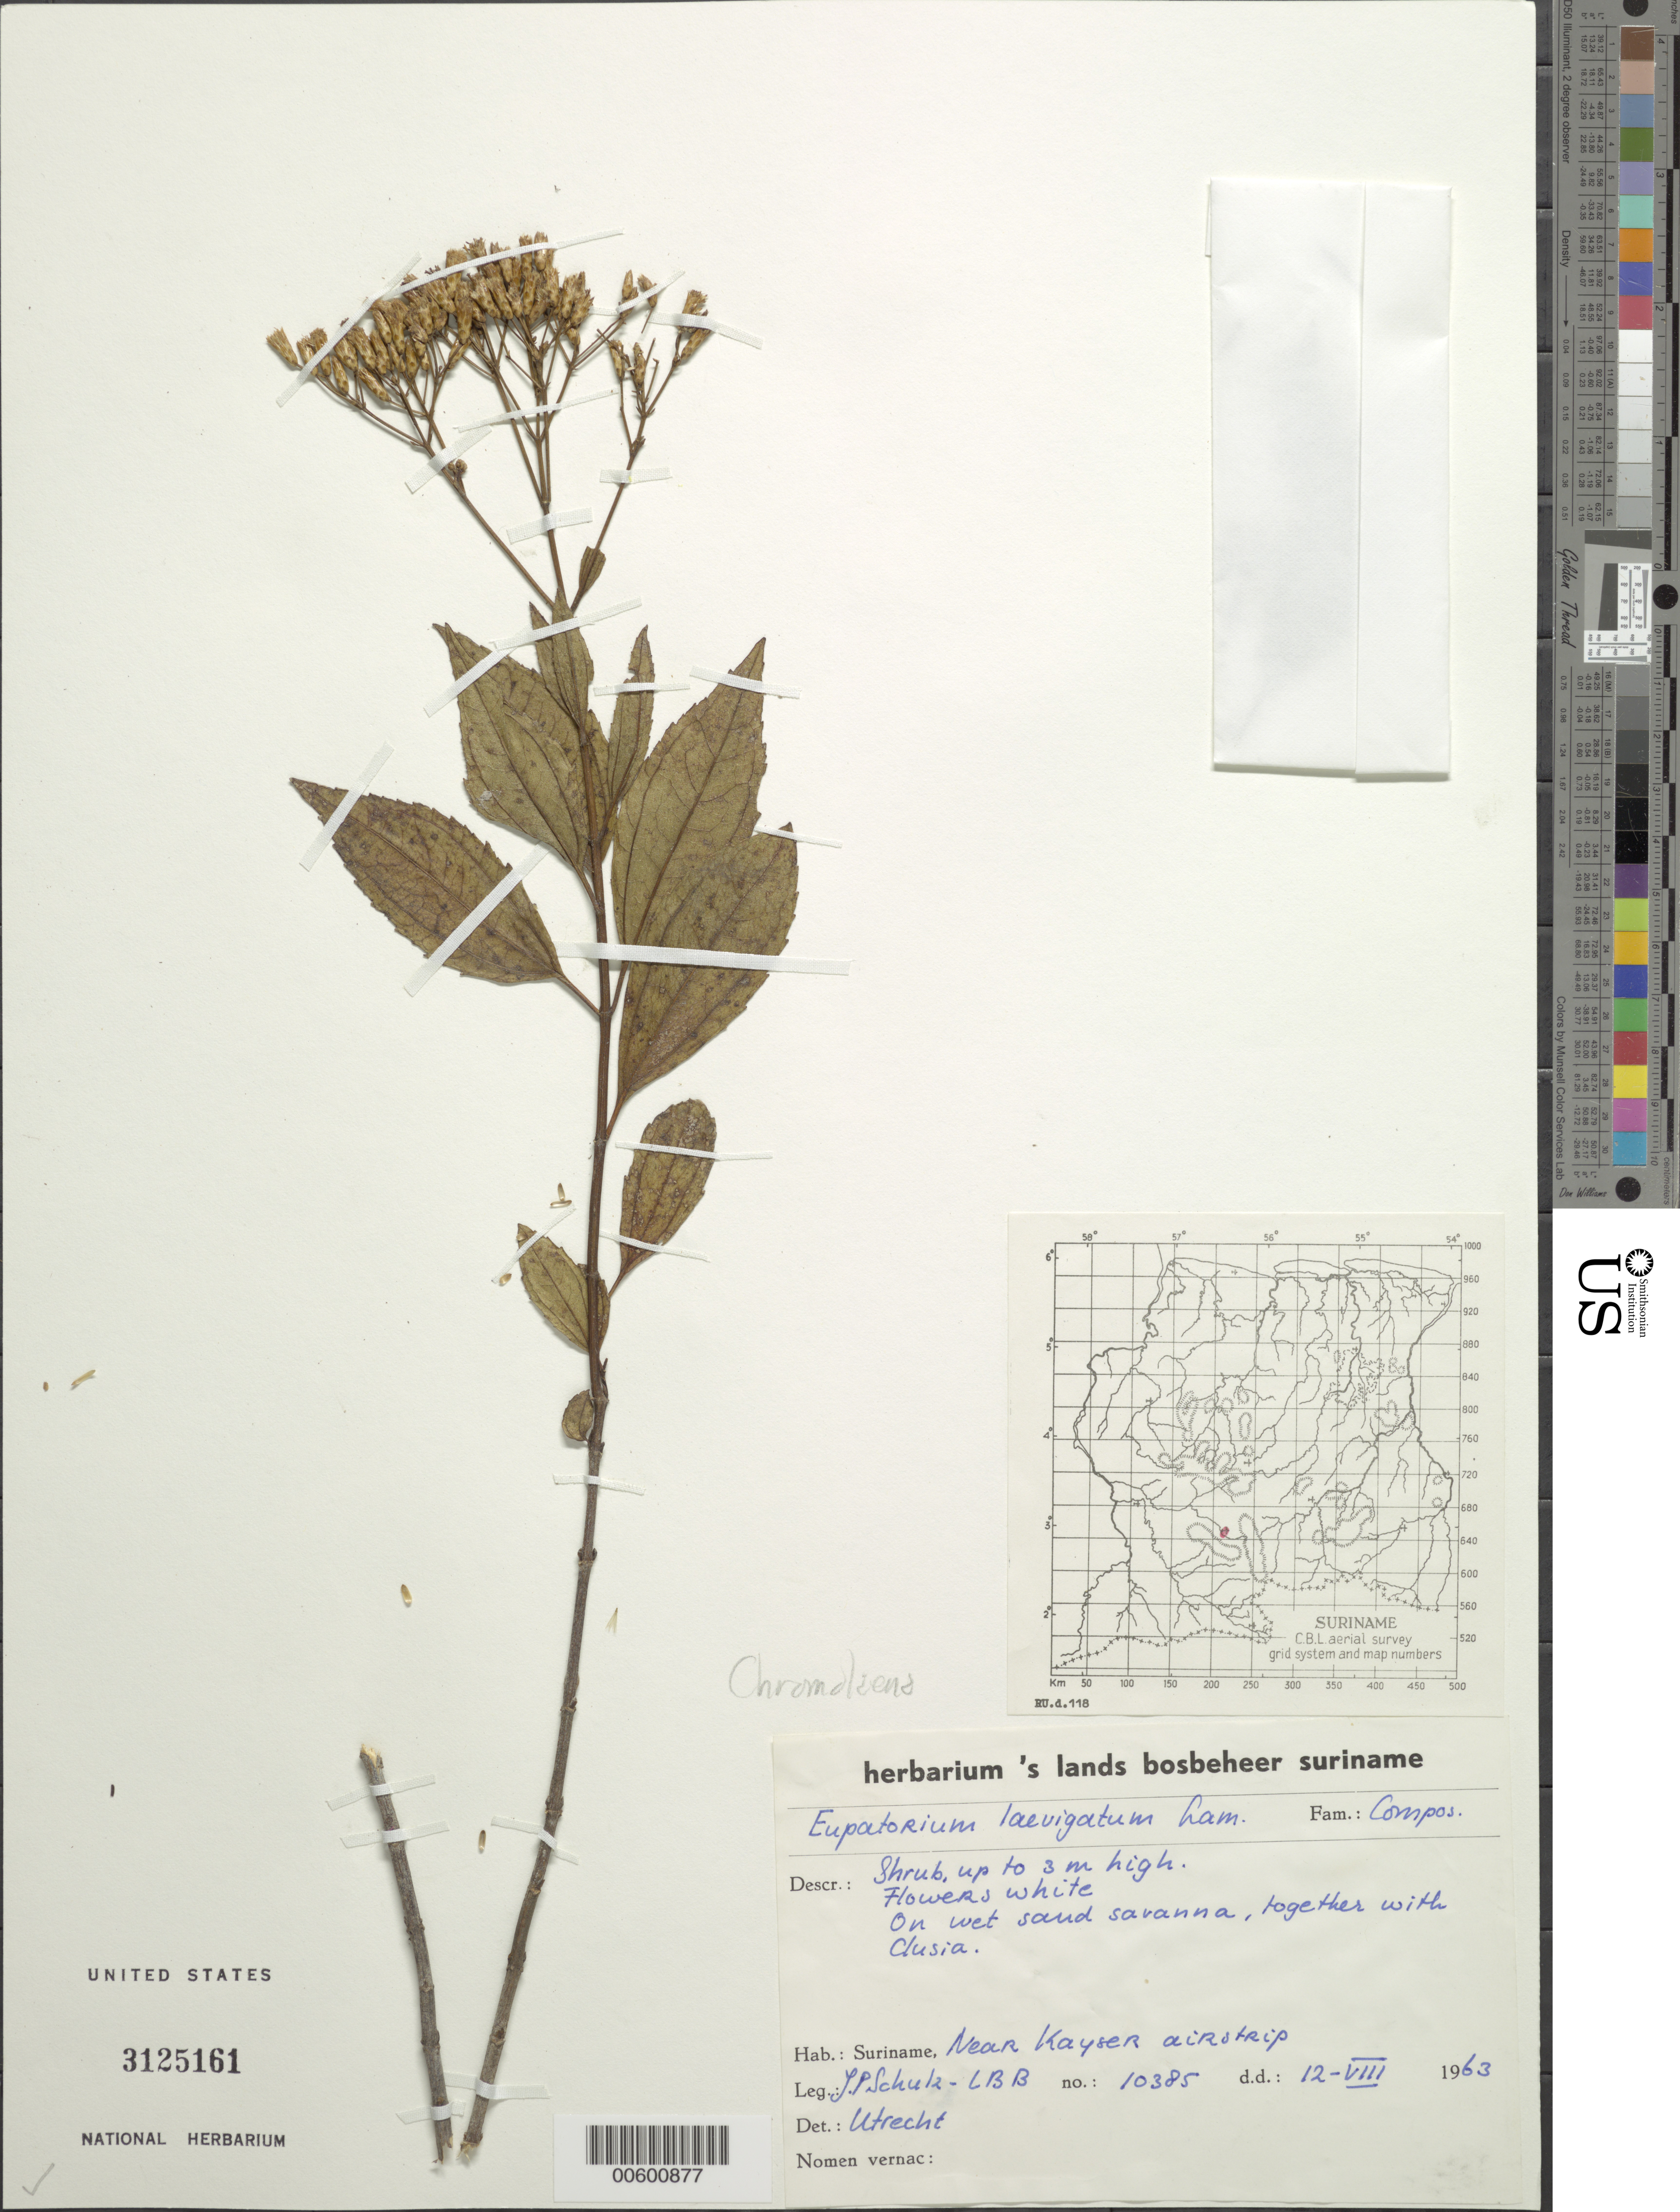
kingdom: Plantae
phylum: Tracheophyta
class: Magnoliopsida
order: Asterales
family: Asteraceae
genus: Chromolaena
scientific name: Chromolaena laevigata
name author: (Lam.) R.M. King & H. Rob.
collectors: J. P. Schulz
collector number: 10385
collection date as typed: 12-Aug-63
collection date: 1963-08-12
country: Suriname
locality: Kayser Airstrip, Zuid R., 45 km above confl. with Lucie R., Wilhelmina Gebergte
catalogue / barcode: US 3125161